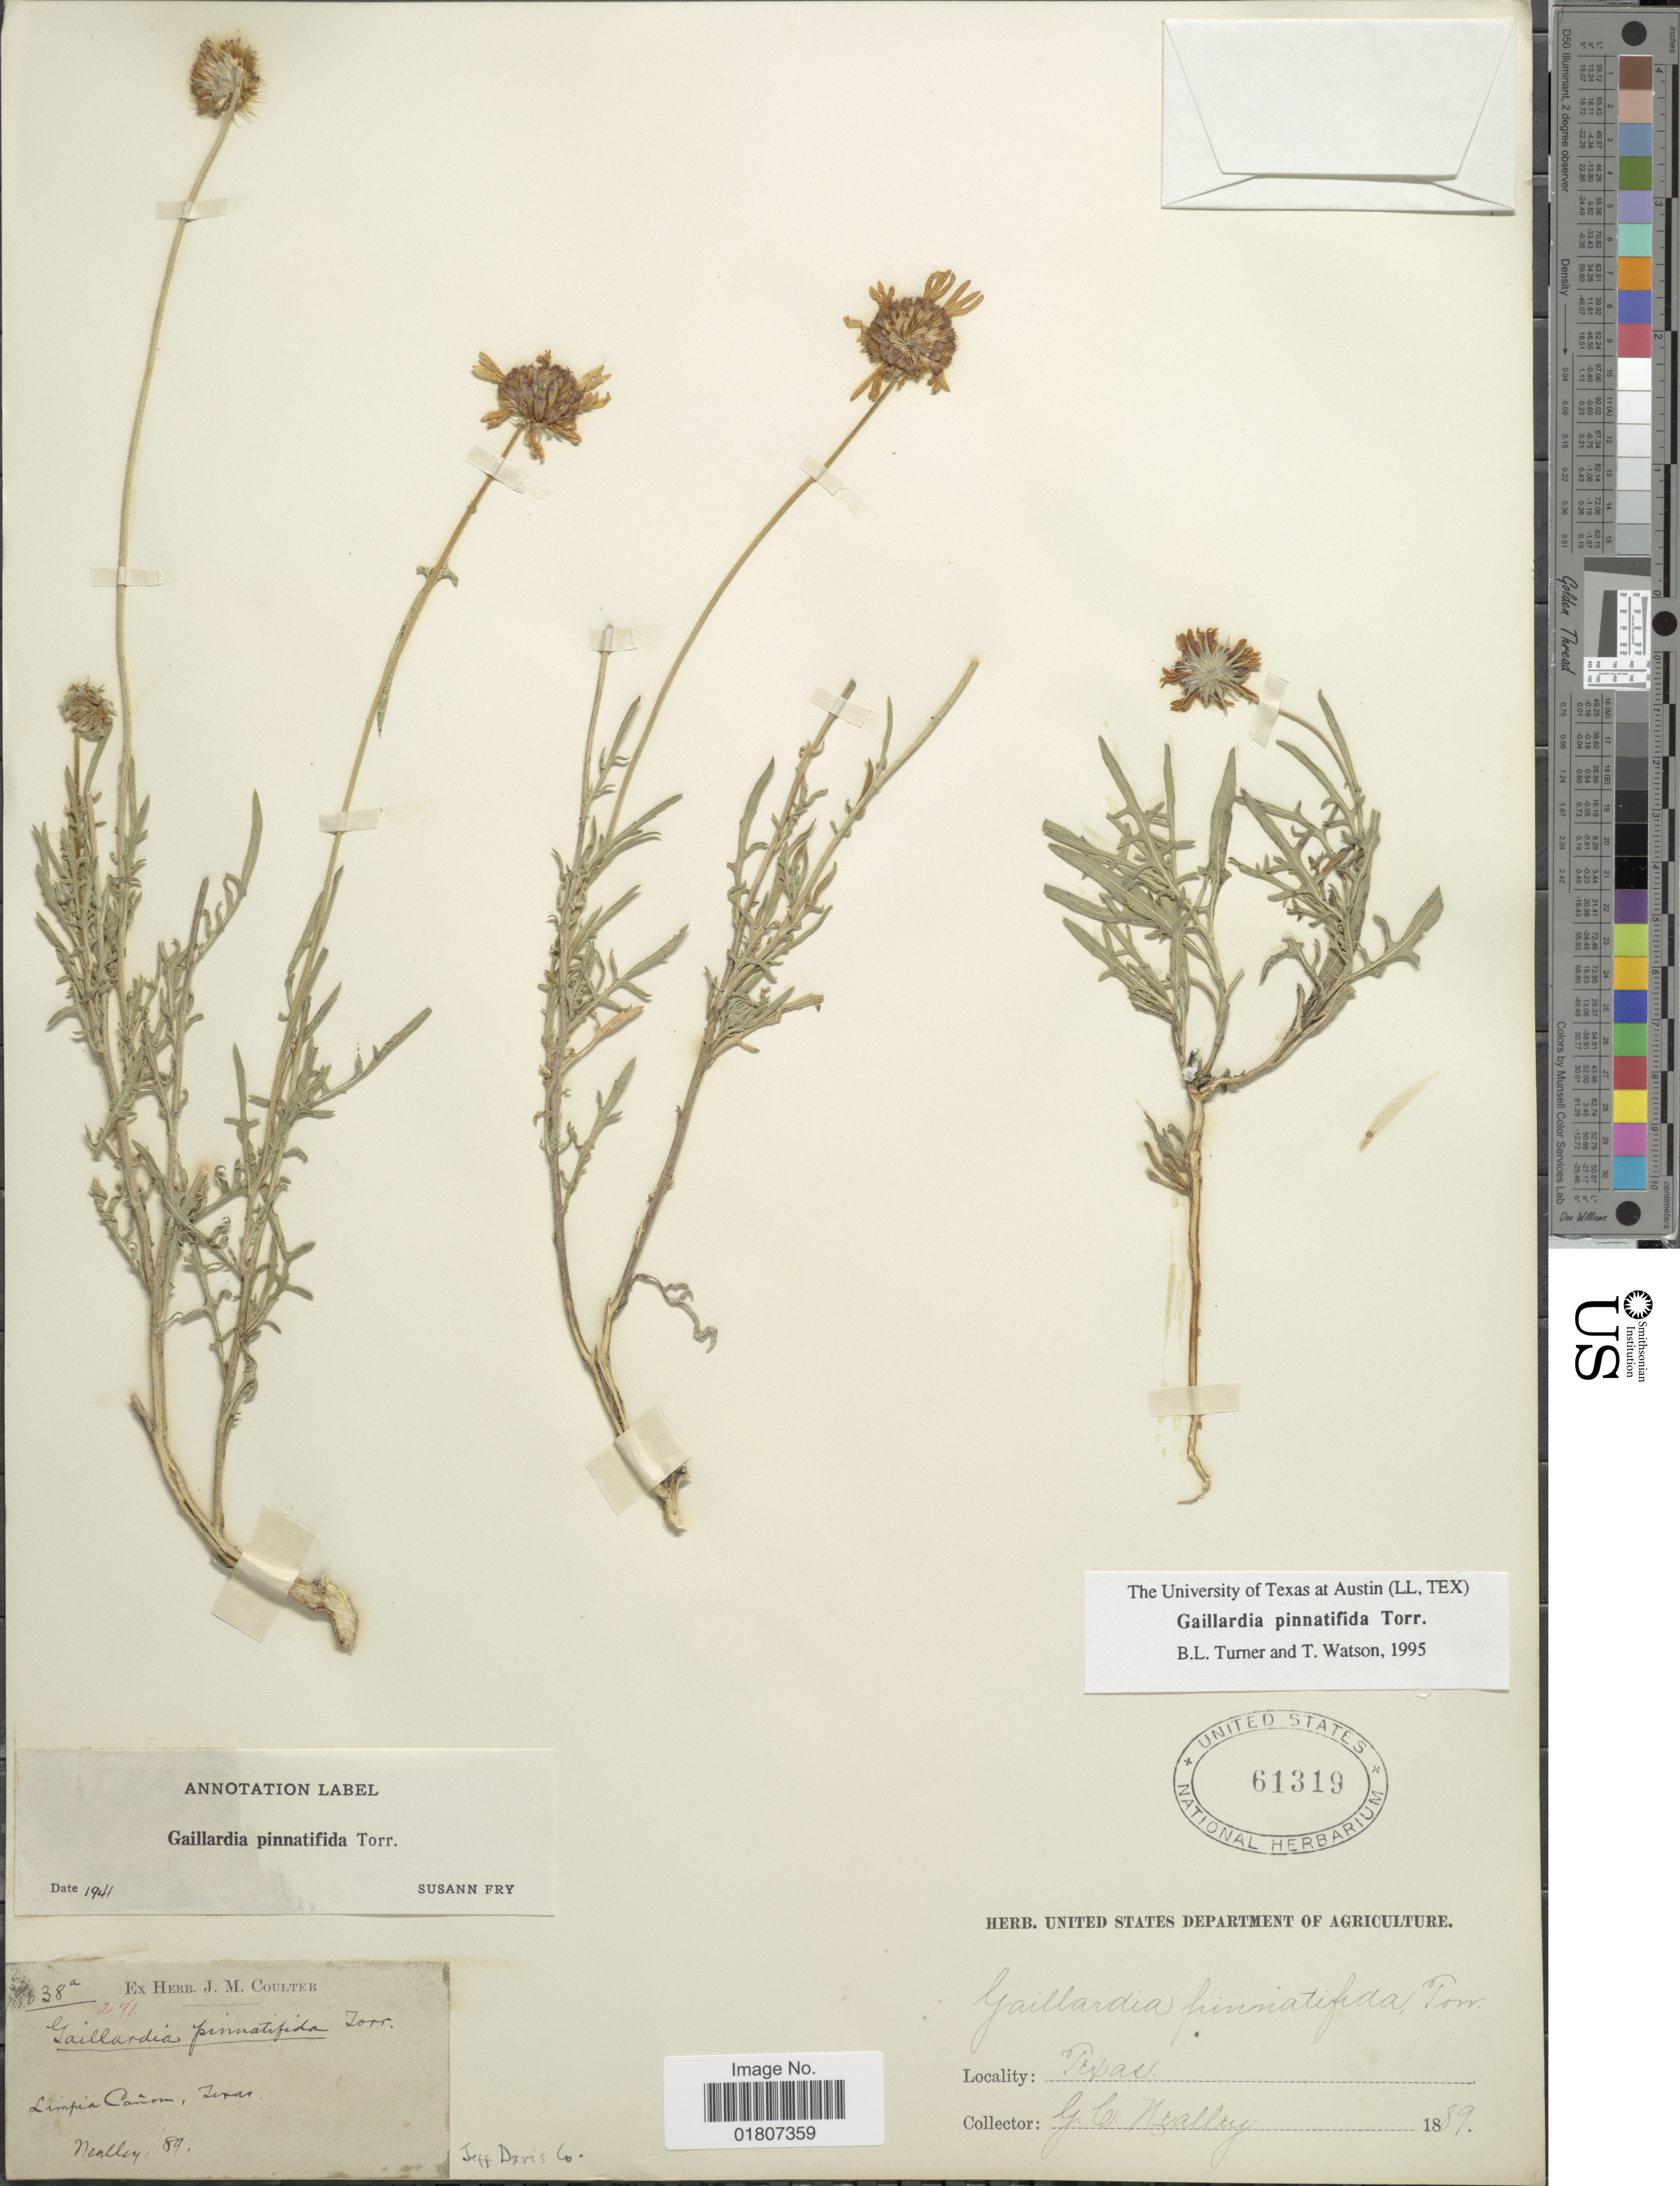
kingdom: Plantae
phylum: Tracheophyta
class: Magnoliopsida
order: Asterales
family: Asteraceae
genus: Gaillardia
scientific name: Gaillardia pinnatifida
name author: Torr.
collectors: G. C. Nealley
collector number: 838a/271*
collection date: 1889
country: United States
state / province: Texas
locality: Limpia Cañon. Jeff Davis Co.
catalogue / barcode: US 61319